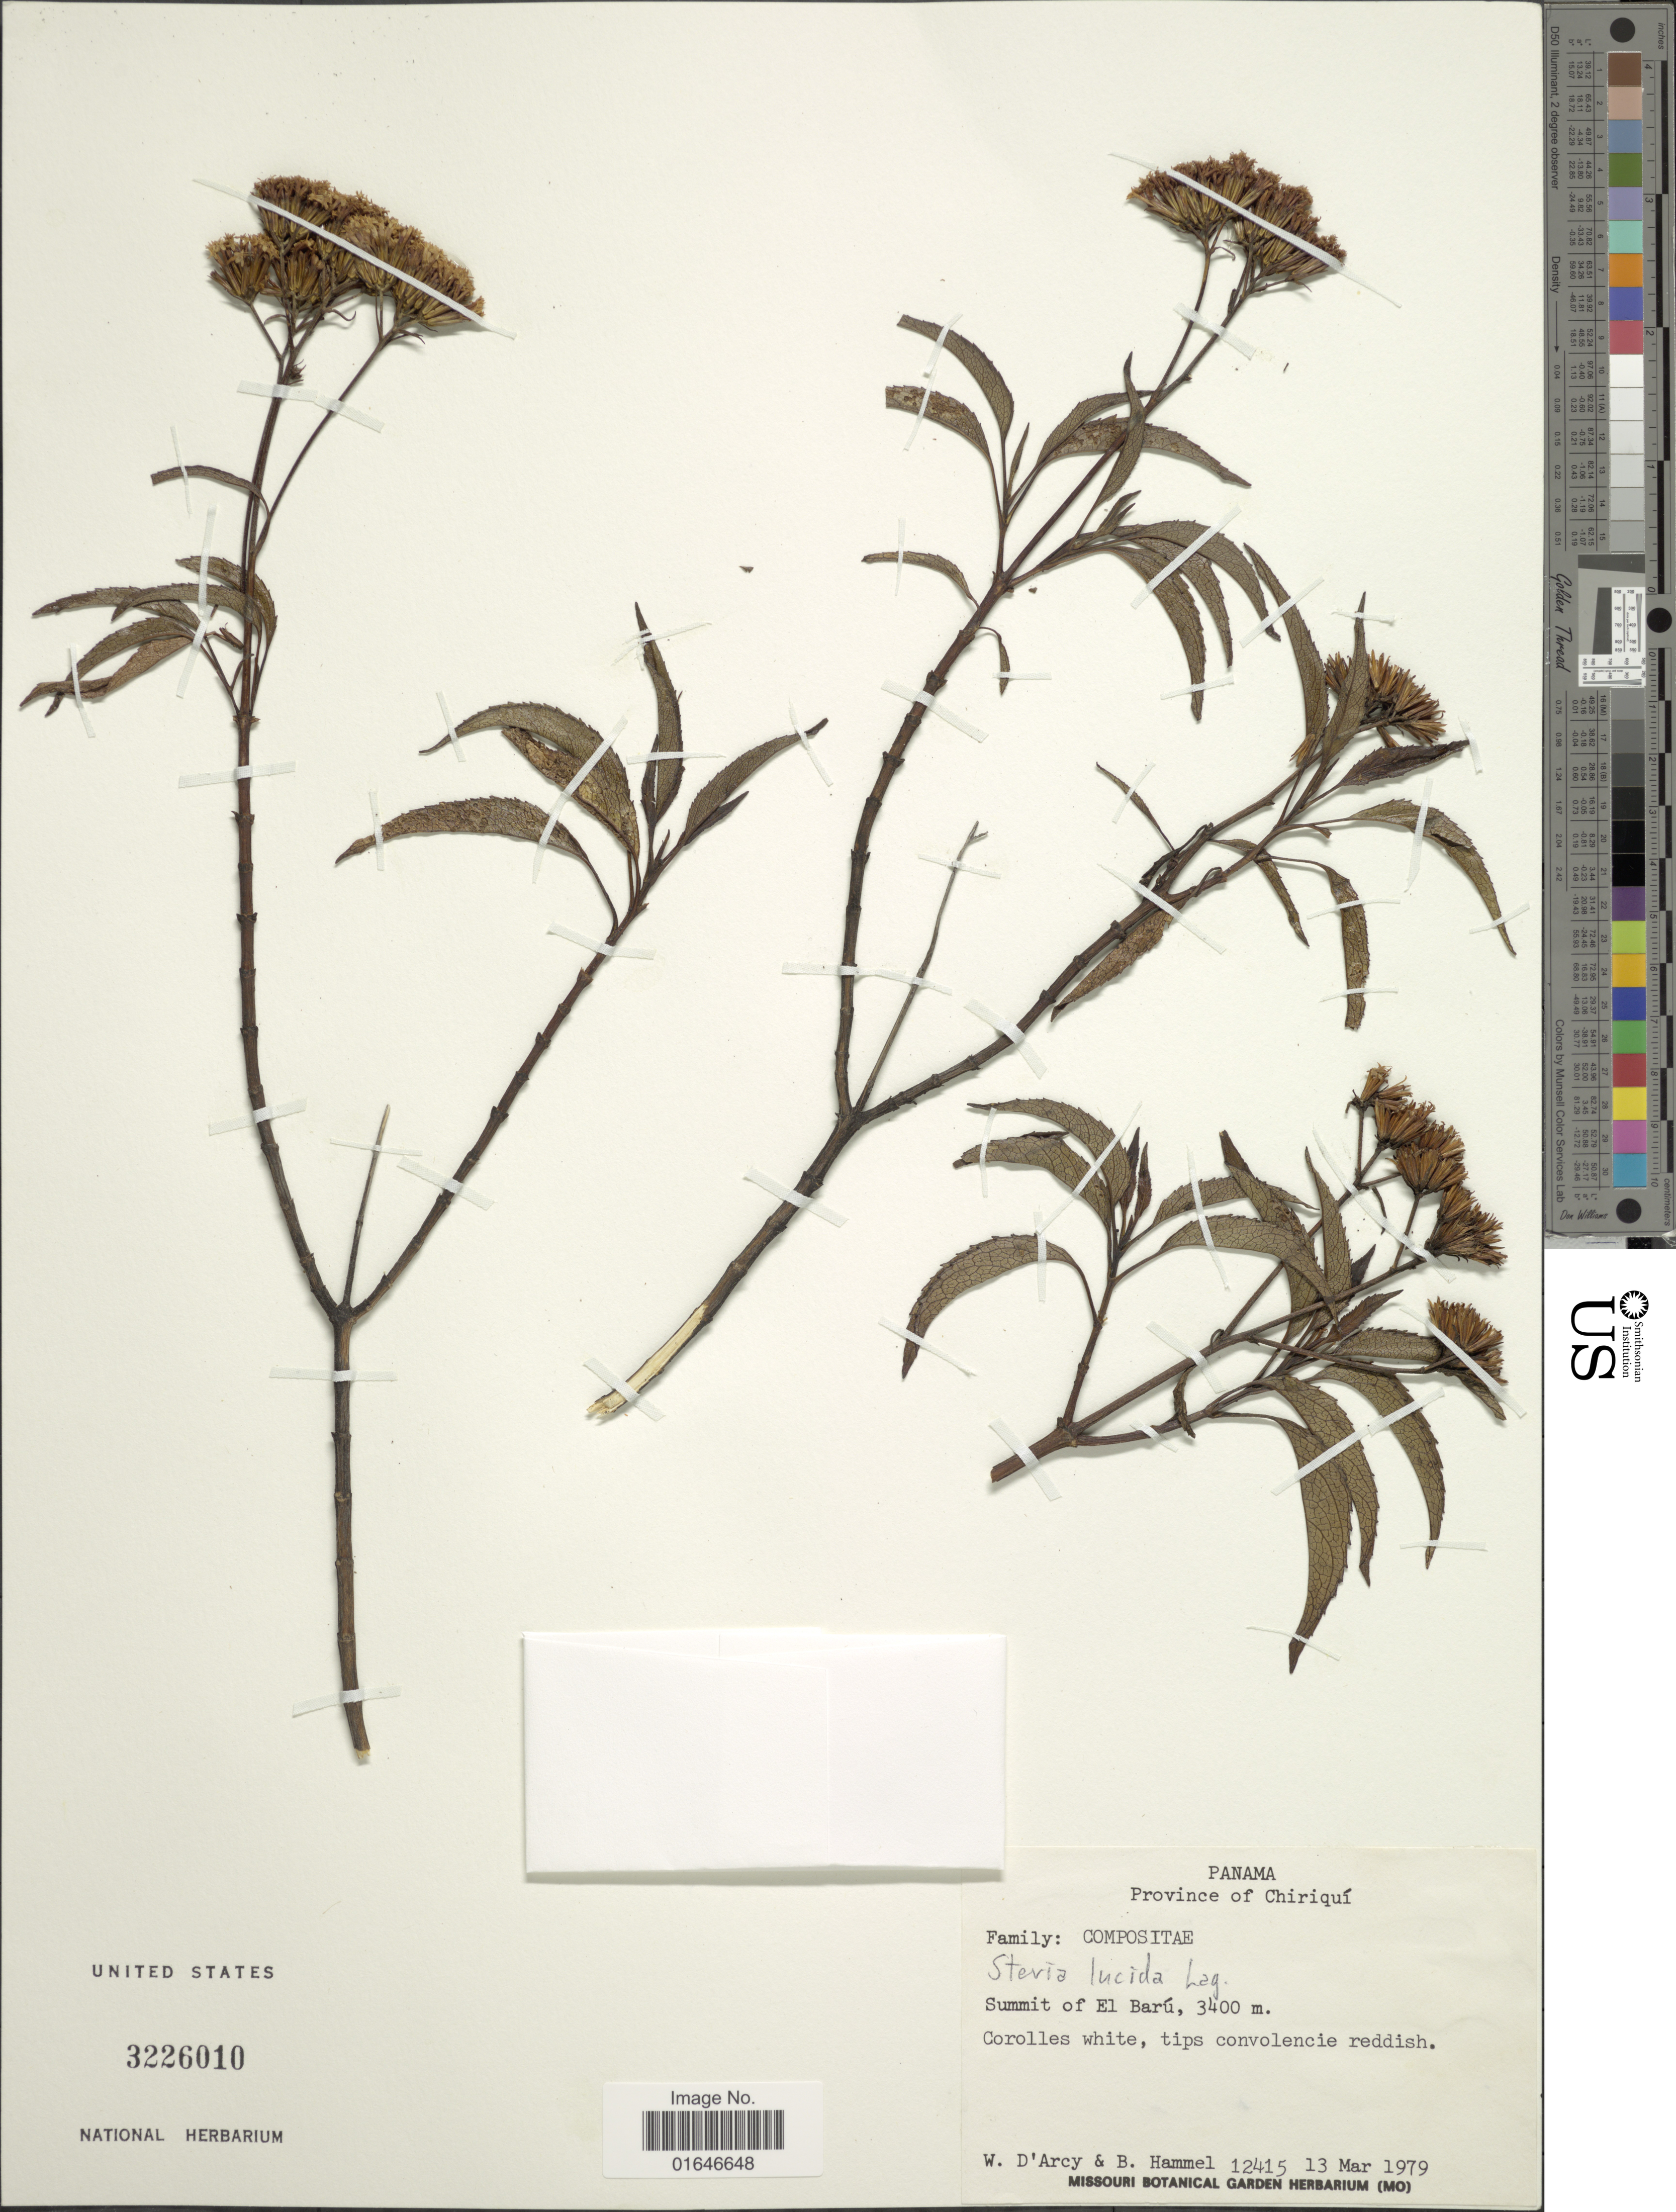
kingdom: Plantae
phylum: Tracheophyta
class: Magnoliopsida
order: Asterales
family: Asteraceae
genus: Stevia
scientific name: Stevia lucida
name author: Lag.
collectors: W. G. D'Arcy & B. Hammel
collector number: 12415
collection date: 1979-03-13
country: Panama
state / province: Chiriqui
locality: Province of Chiriqui, Summit of El Baru.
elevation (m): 3400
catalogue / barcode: US 3226010